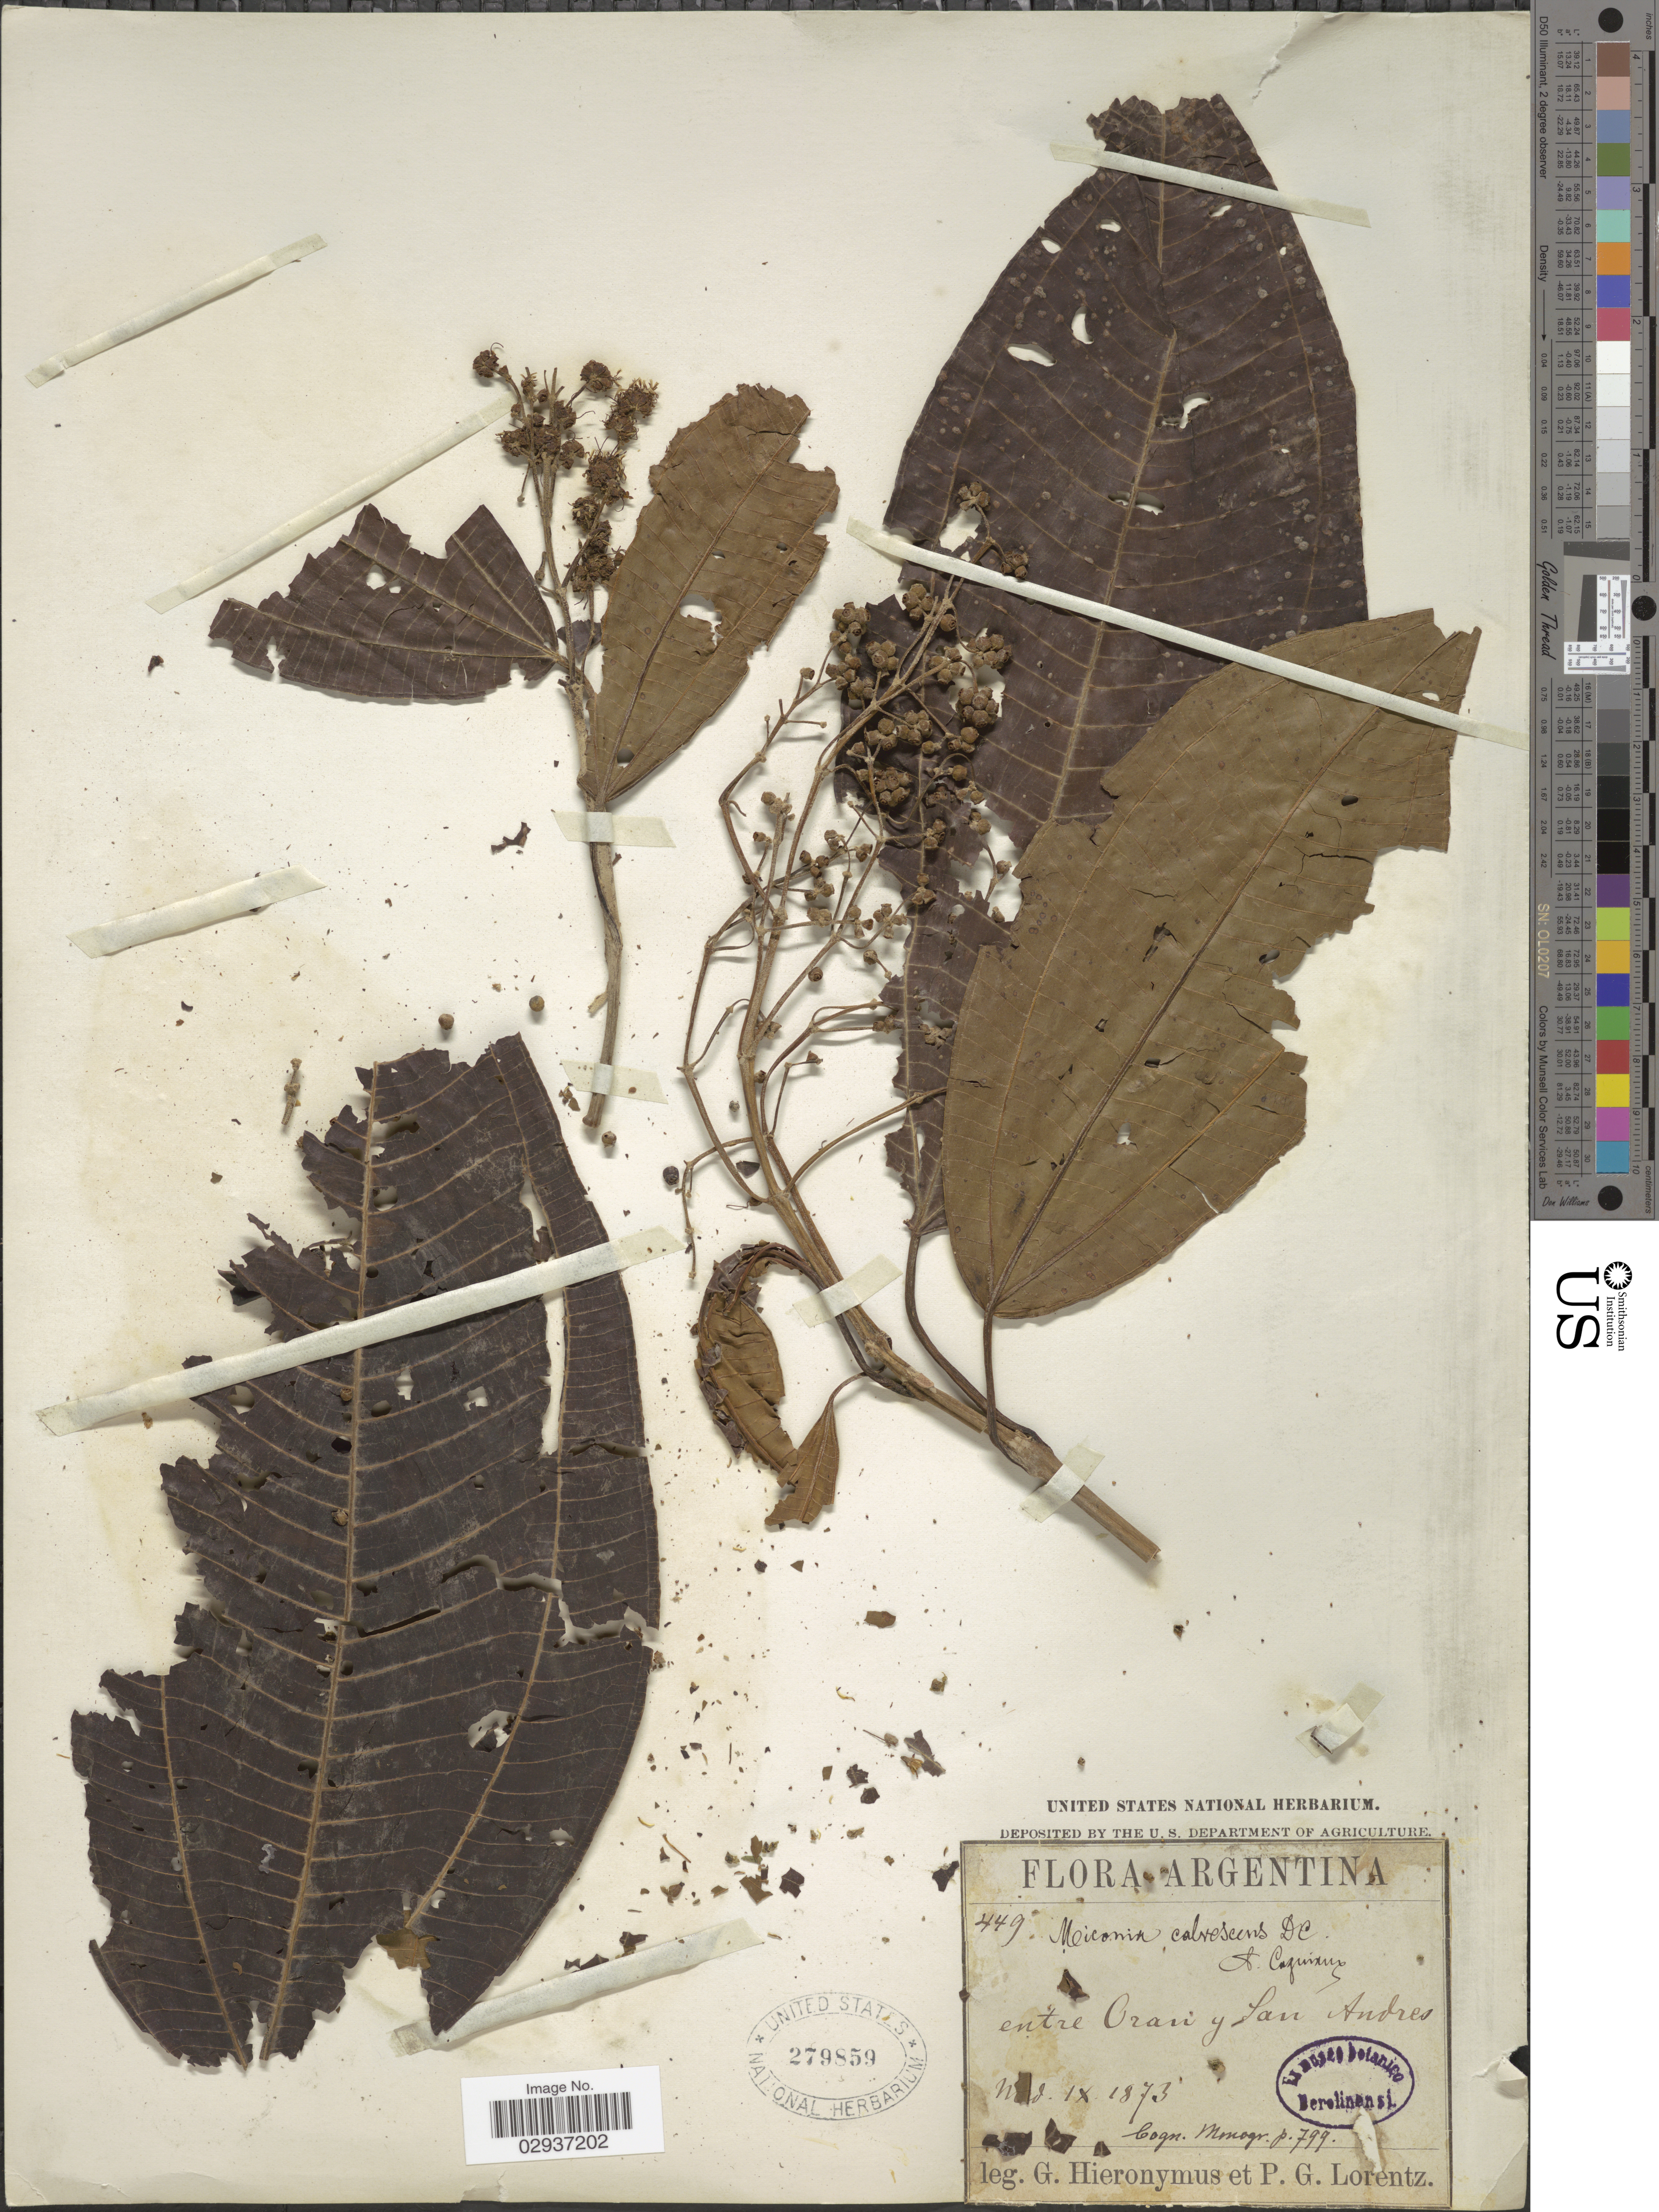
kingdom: Plantae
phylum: Tracheophyta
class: Magnoliopsida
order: Myrtales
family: Melastomataceae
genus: Miconia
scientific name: Miconia calvescens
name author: DC.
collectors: G. H. Hieronymus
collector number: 449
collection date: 1873-09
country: Argentina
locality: Entre Oran y San Andres.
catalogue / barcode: US 279859